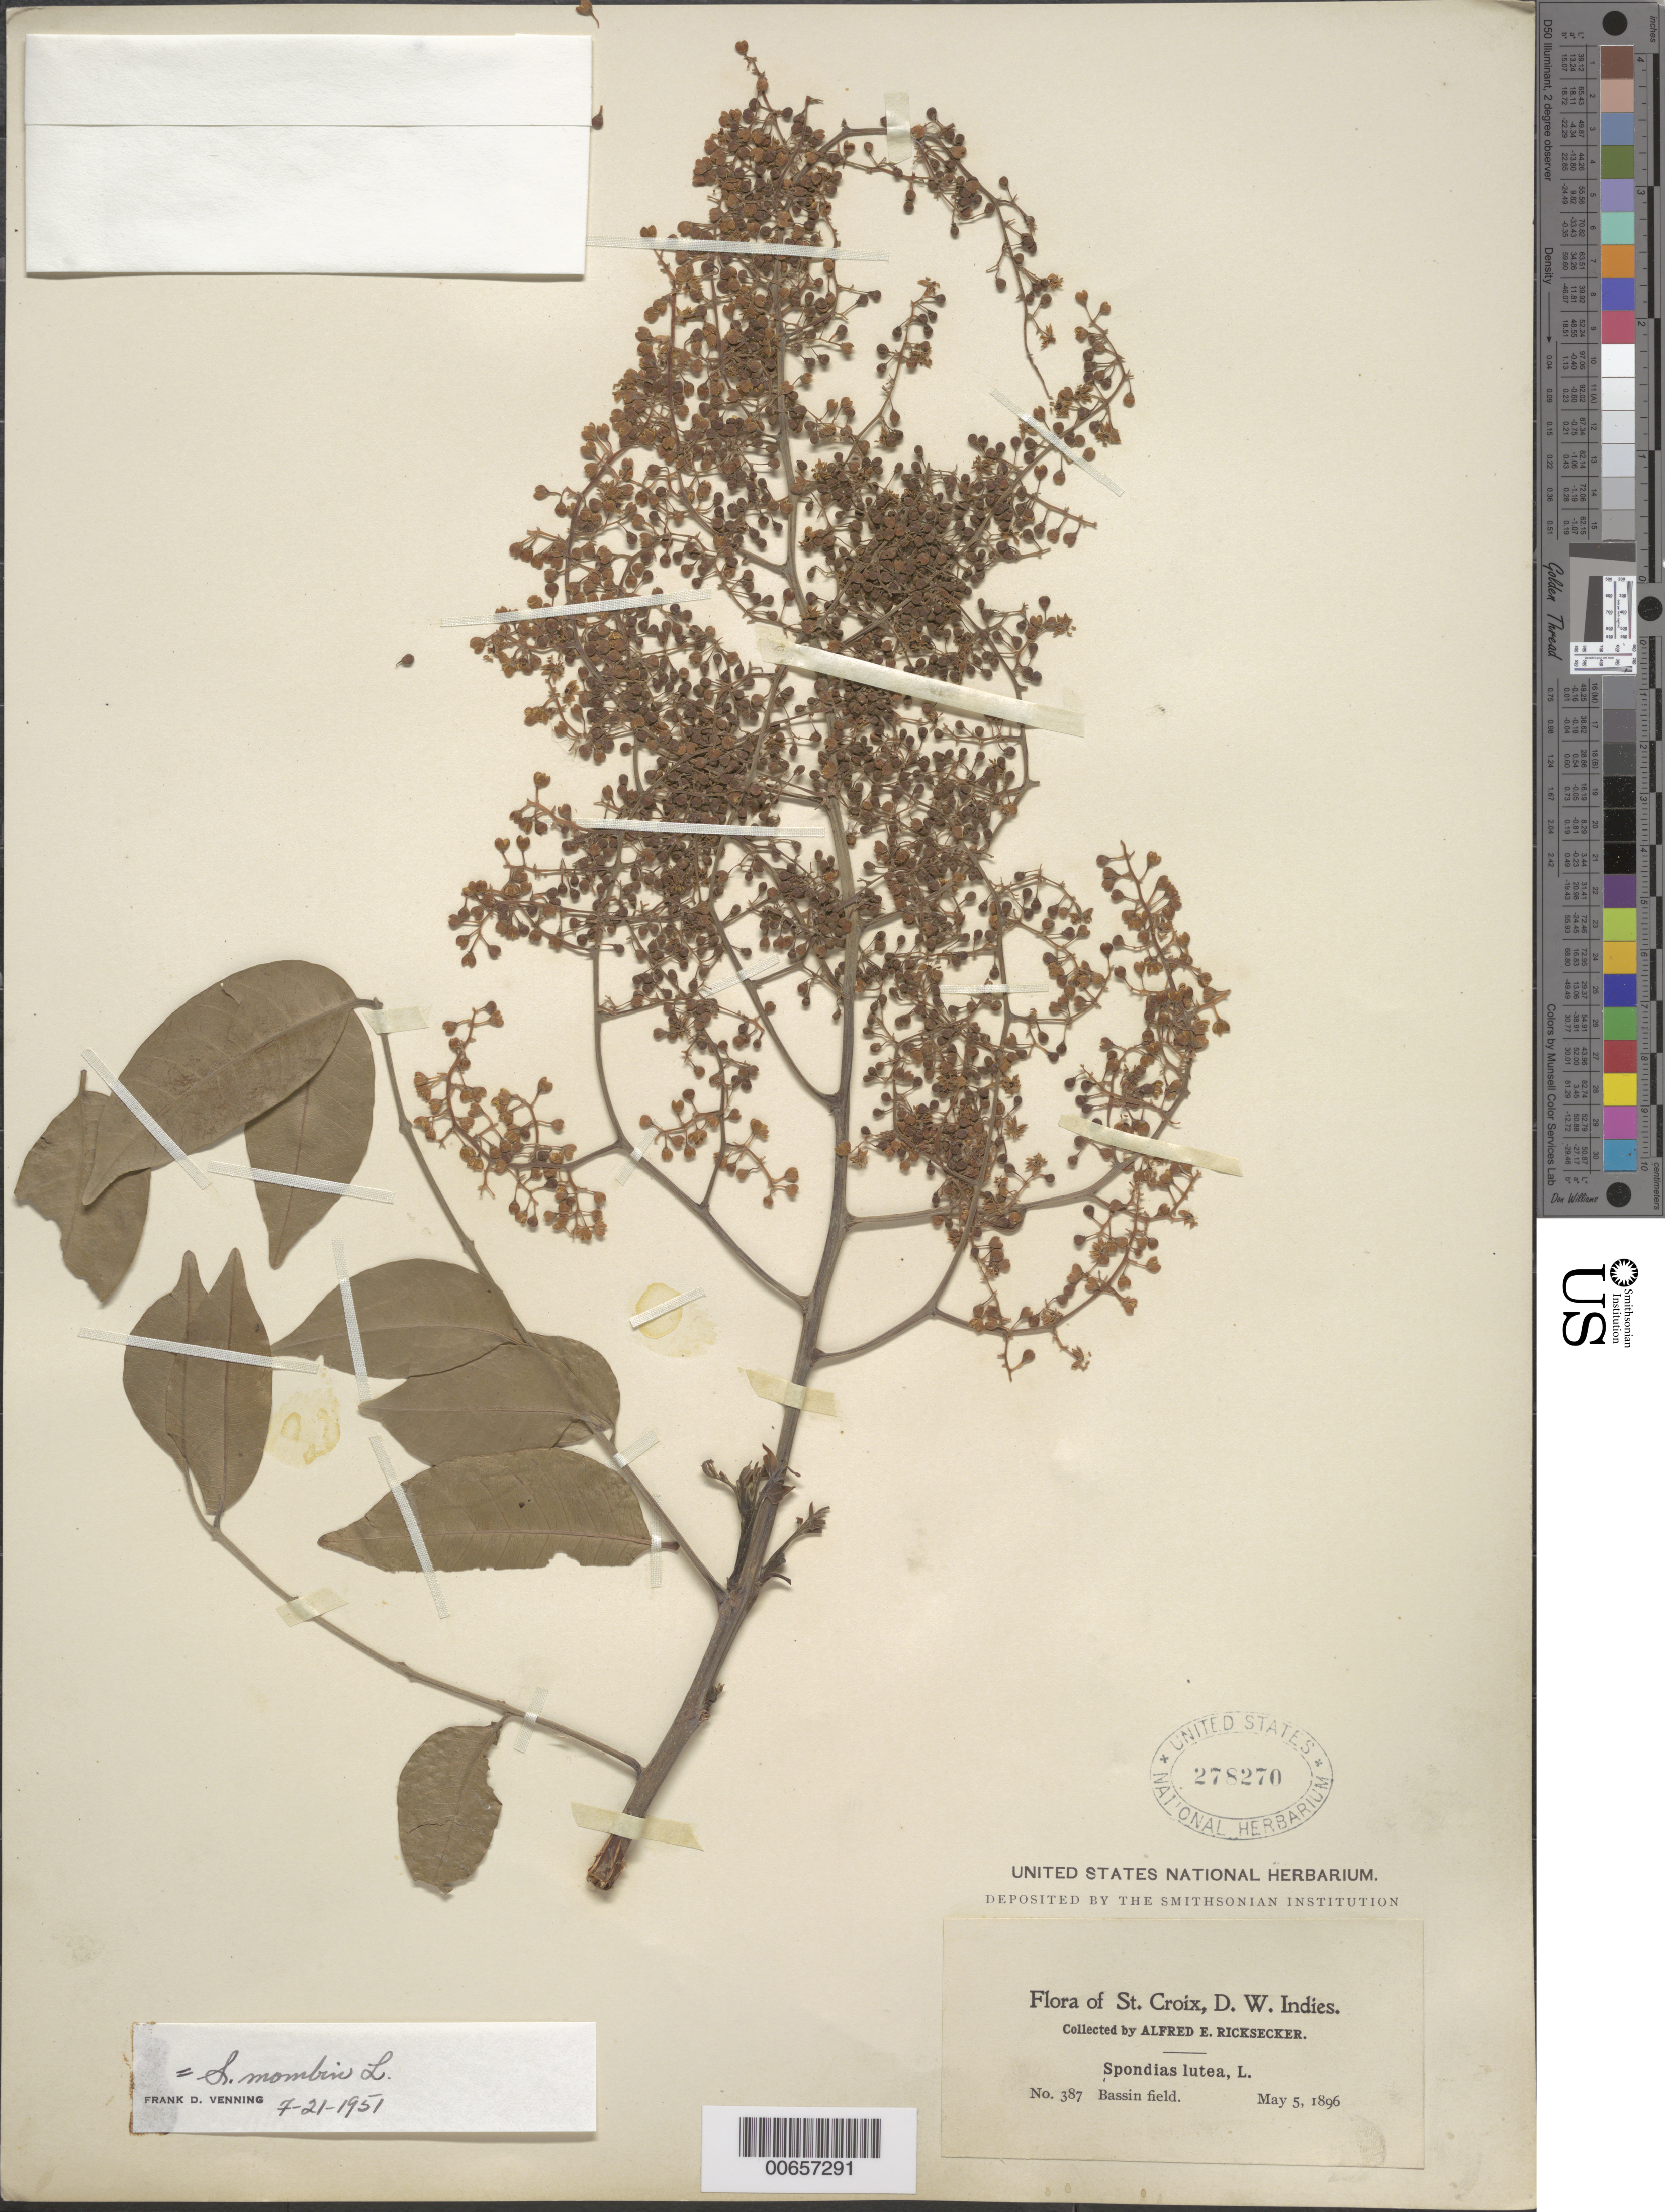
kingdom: Plantae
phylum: Tracheophyta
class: Magnoliopsida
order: Sapindales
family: Anacardiaceae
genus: Spondias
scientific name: Spondias mombin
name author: L.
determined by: Venning, F. D.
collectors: A. E. Ricksecker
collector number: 387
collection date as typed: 05 May 1896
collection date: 1896-05-05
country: U.S. Virgin Islands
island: St. Croix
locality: Bassin field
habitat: Field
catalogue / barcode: US 278270